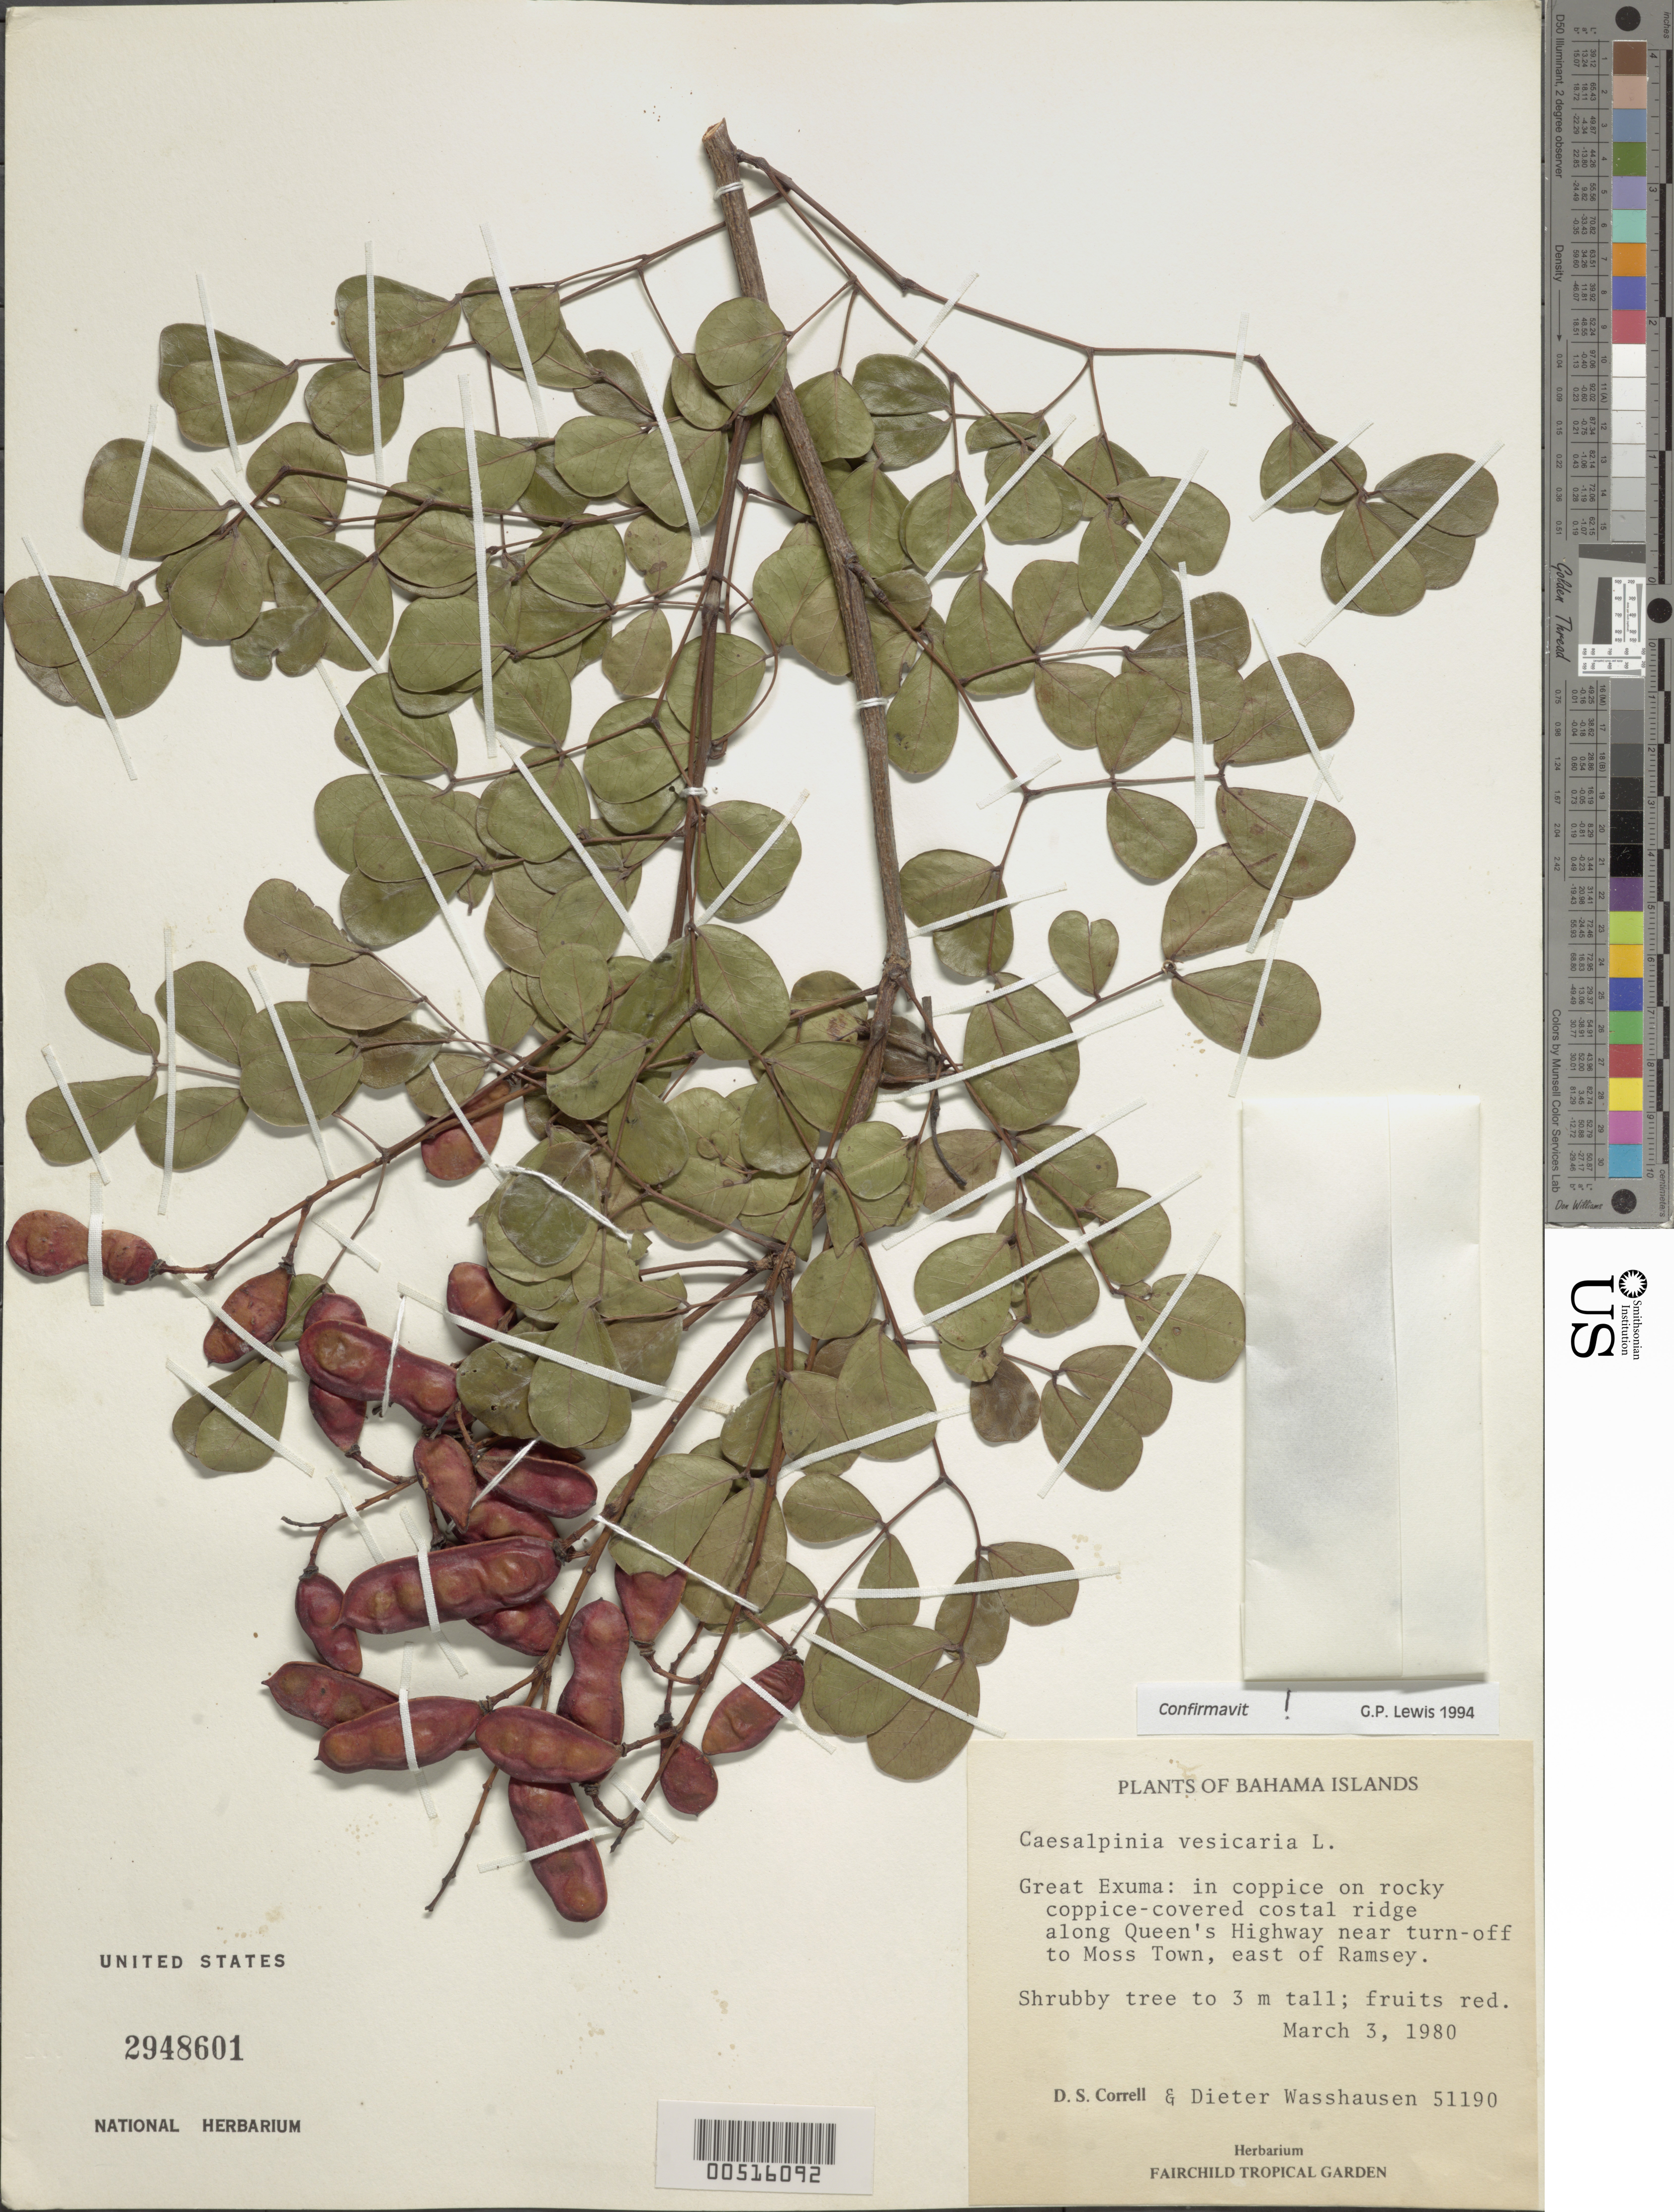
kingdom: Plantae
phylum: Tracheophyta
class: Magnoliopsida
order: Fabales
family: Fabaceae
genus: Tara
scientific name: Tara vesicaria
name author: (L.) Molinari et al.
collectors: D. S. Correll & D. C. Wasshausen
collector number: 51190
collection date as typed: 03 Mar 1980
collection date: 1980-03-03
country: Bahamas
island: Great Exuma Island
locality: Moss town, e of ramsey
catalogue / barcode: US 2948601